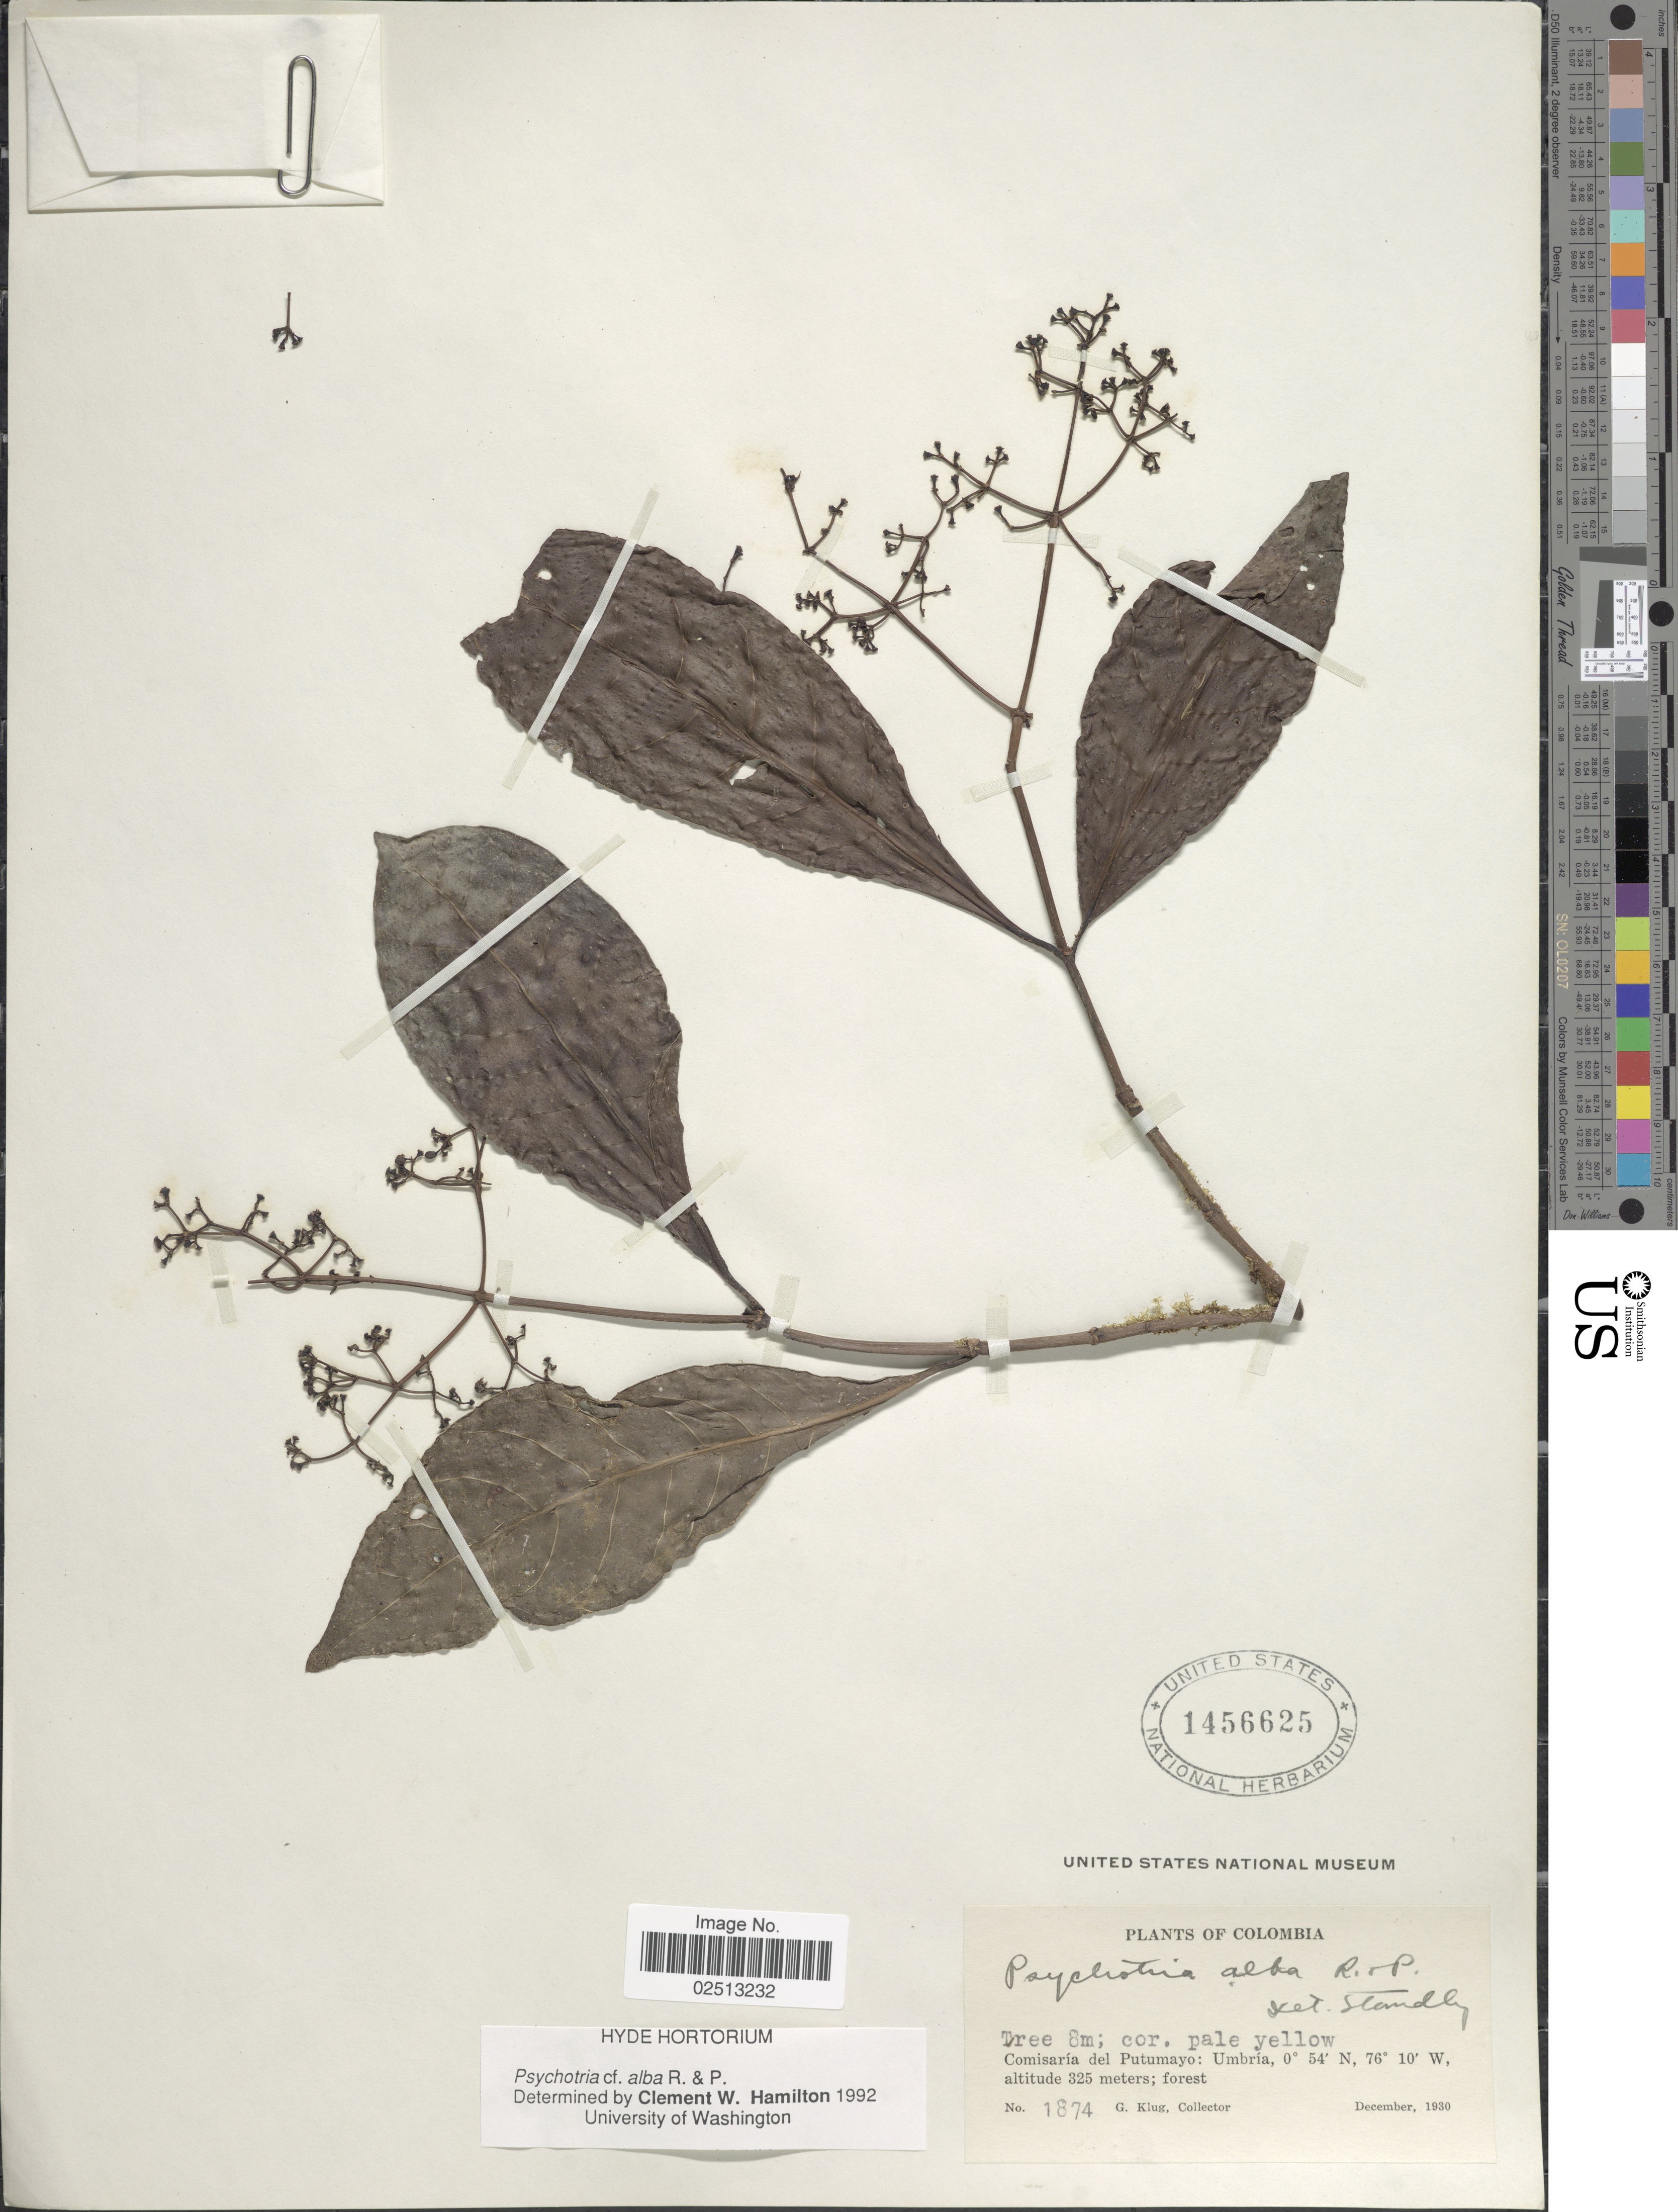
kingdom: Plantae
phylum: Tracheophyta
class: Magnoliopsida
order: Gentianales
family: Rubiaceae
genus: Psychotria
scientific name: Psychotria alba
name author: Ruiz & Pav.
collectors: G. Klug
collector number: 1874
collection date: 1930-12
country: Colombia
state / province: Putumayo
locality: Comisaria del Putumayo: Umbria.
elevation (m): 325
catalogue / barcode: US 1456625